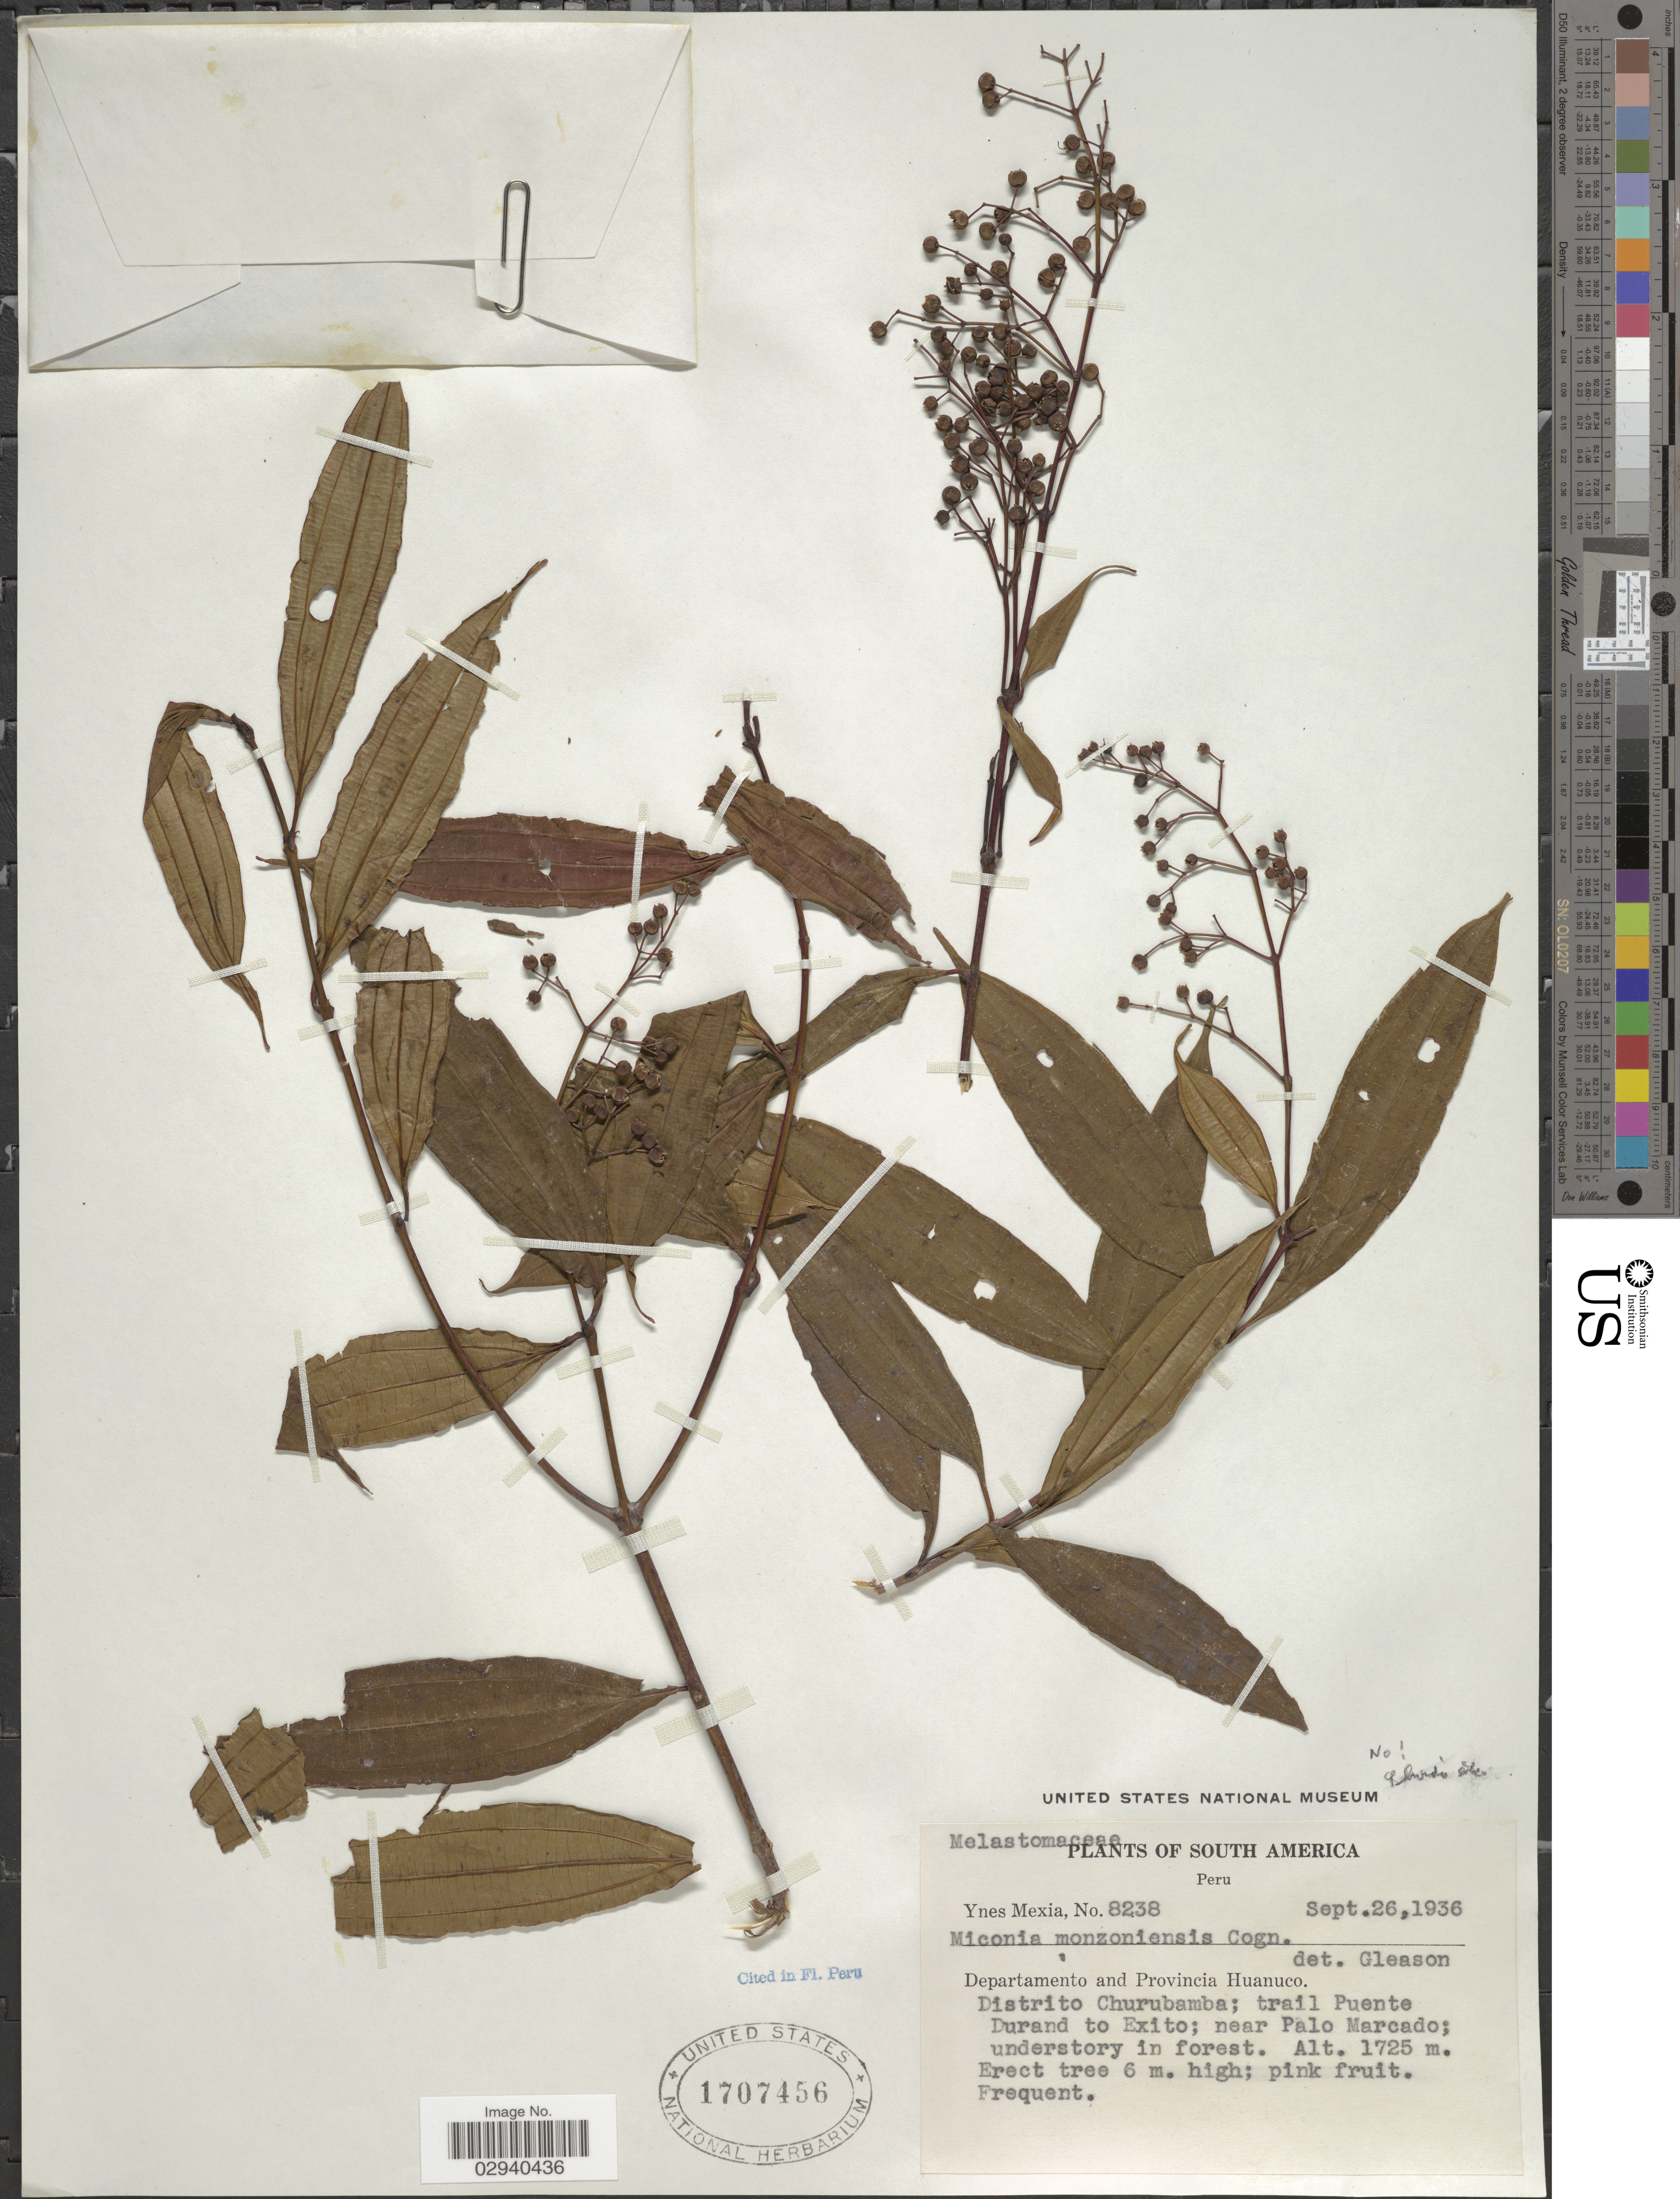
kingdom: Plantae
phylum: Tracheophyta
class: Magnoliopsida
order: Myrtales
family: Melastomataceae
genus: Miconia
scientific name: Miconia livida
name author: Triana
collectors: Y. Mexia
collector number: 8238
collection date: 1936-09-26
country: Peru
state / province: Huánuco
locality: Departamento and Provincia Huanuco. Distrito Churubamba; trail Puente Durand to Exito; near Palo Marcado.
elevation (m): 1725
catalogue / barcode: US 1707456